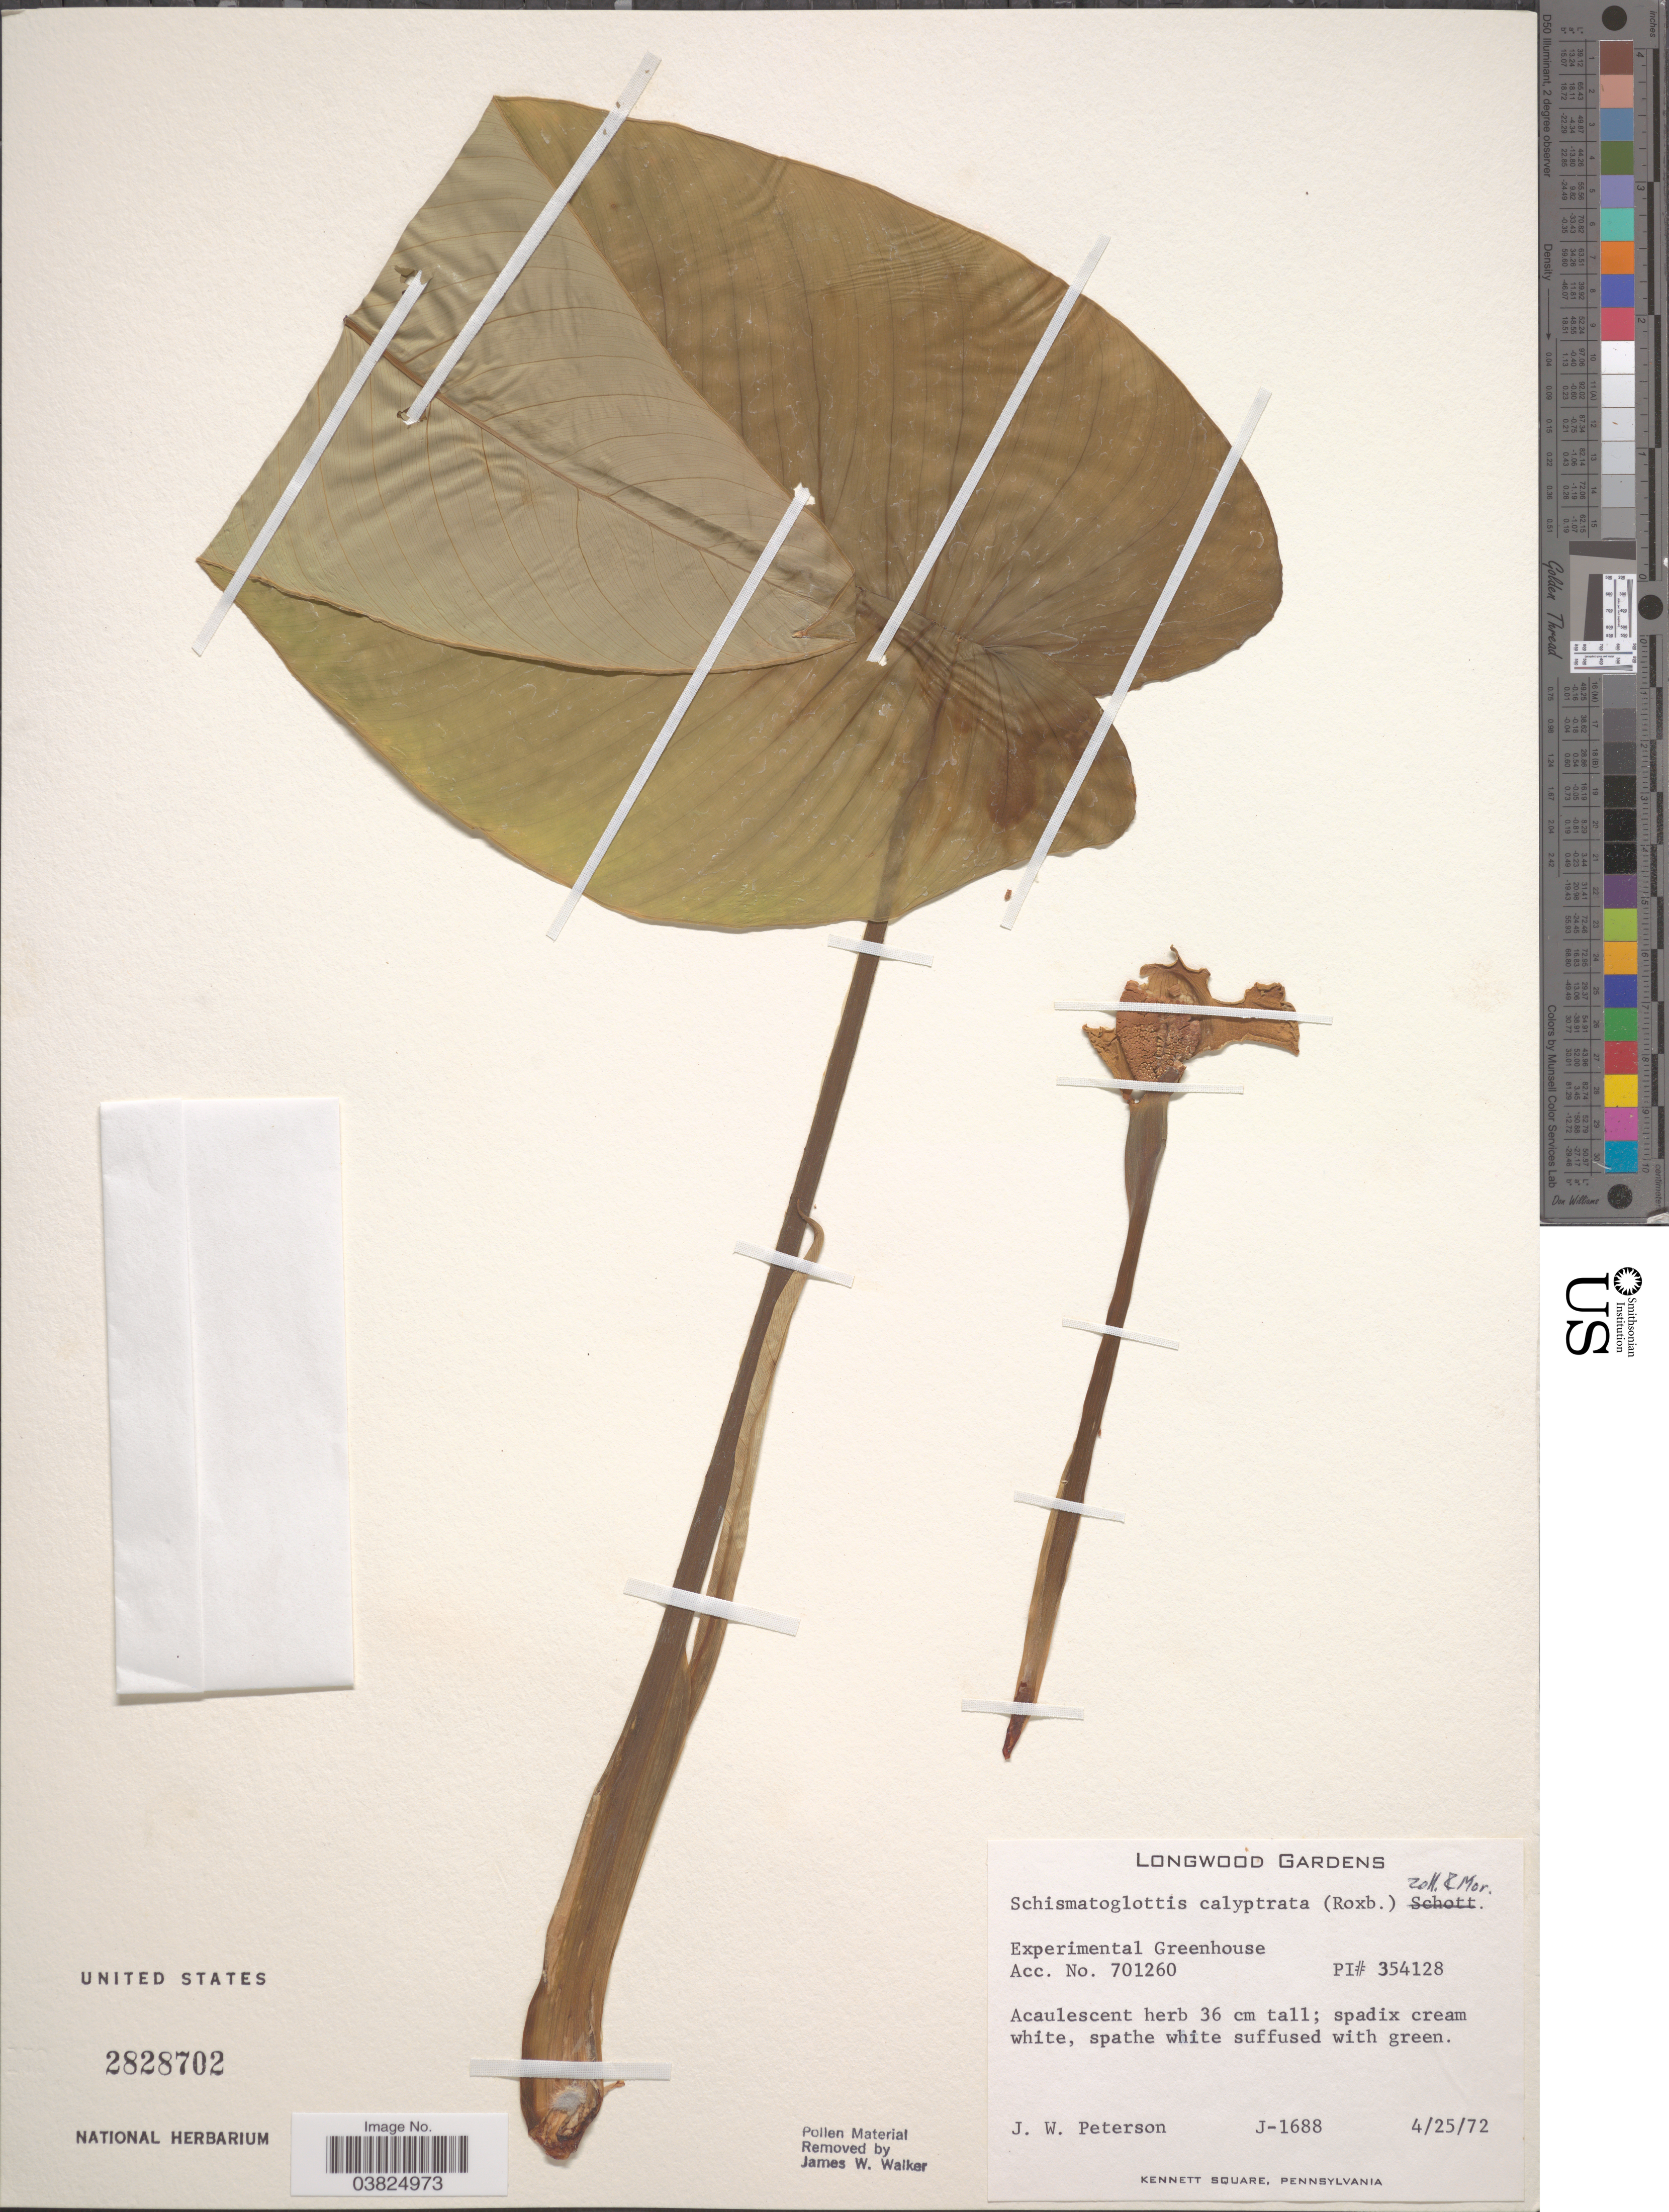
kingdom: Plantae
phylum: Tracheophyta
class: Liliopsida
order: Alismatales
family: Araceae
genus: Schismatoglottis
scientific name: Schismatoglottis calyptrata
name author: Zoll. & Moritzi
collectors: J.W. Peterson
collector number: J-1688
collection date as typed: Transcribed d/m/y: 25/4/72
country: United States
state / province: Pennsylvania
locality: Longwood Gardens. Experimental Greenhouse.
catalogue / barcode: US 2828702